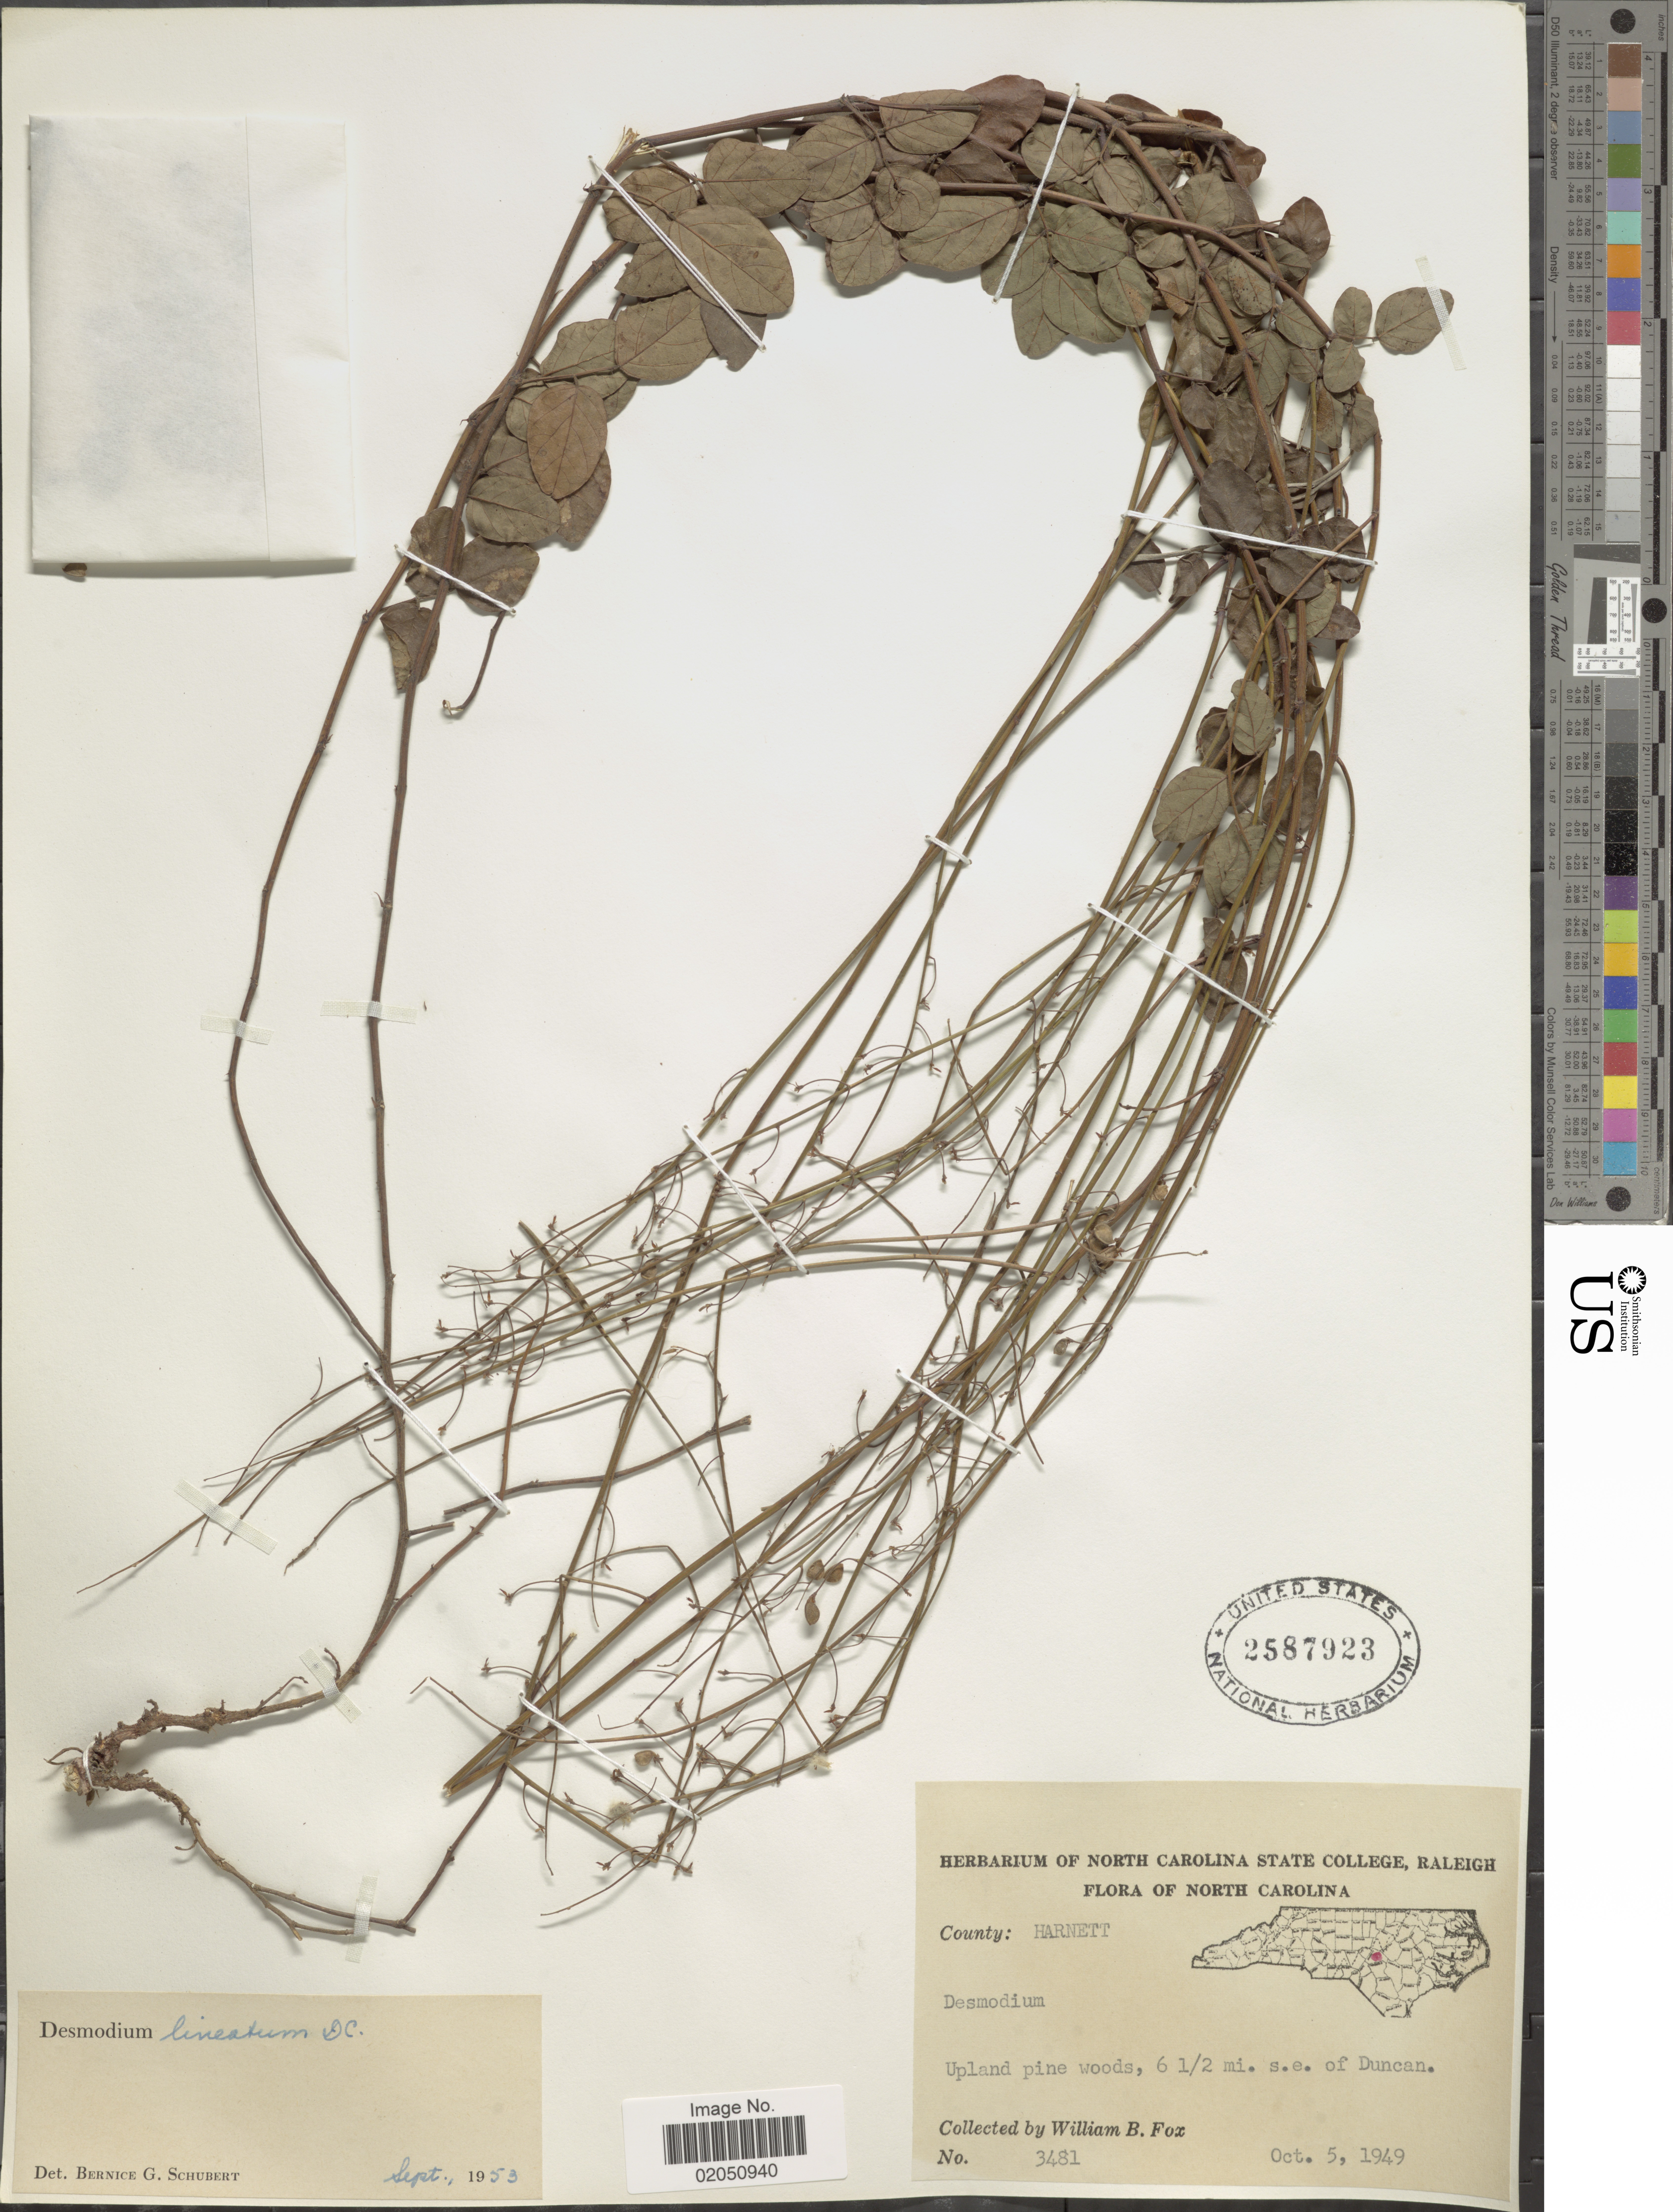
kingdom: Plantae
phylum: Tracheophyta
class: Magnoliopsida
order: Fabales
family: Fabaceae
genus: Desmodium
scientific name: Desmodium lineatum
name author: DC.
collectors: W. B. Fox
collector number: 3481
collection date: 1949-10-05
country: United States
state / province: North Carolina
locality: County: Harnett, Upland pine woods, 6½ mi. s.e. of Duncan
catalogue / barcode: US 2587923